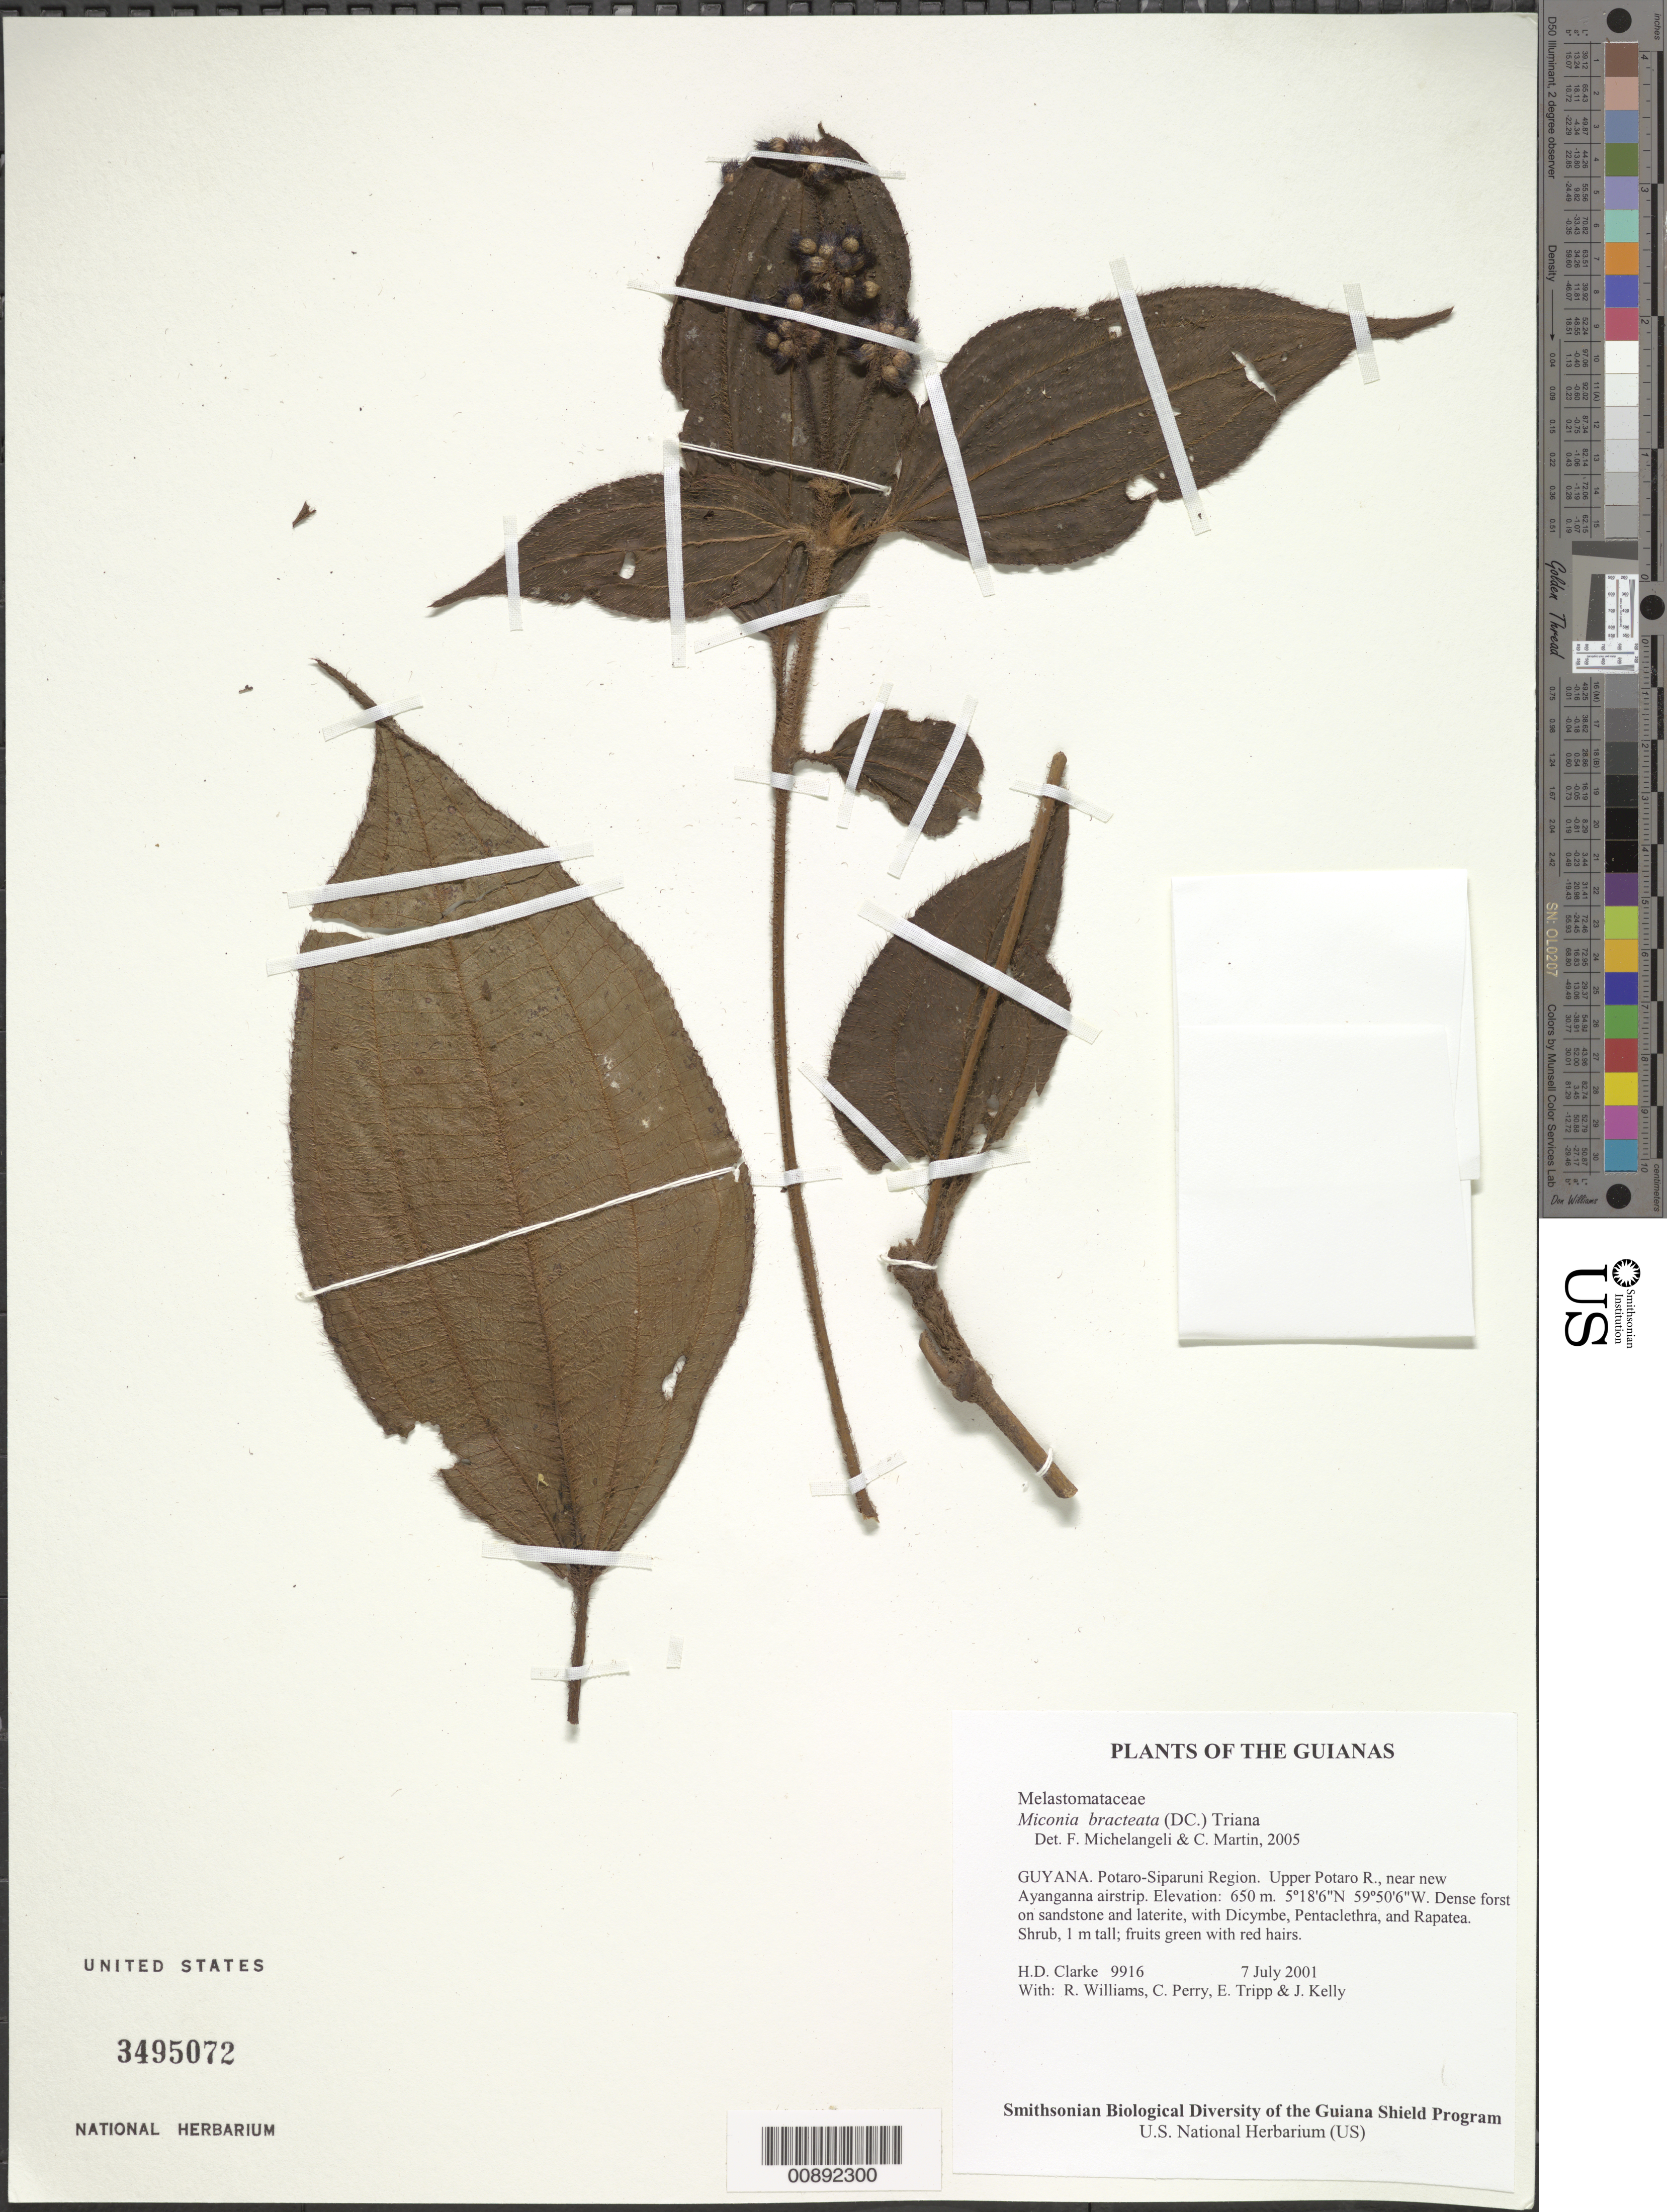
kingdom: Plantae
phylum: Tracheophyta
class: Magnoliopsida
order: Myrtales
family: Melastomataceae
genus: Miconia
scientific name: Miconia bracteata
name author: (DC.) Triana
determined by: Michelangeli, F. A.; Martin, C.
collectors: H. D. Clarke, R. Williams, C. Perry, E. Tripp & J. Kelly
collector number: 9916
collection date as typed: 7 July 2001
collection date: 2001-07-07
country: Guyana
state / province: Potaro-Siparuni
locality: Upper Potaro R., near new Ayanganna airstrip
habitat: Dense forest on sandstone and laterite, with Dicymbe, Pentaclethra, and Rapatea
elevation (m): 650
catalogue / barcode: US 3495072